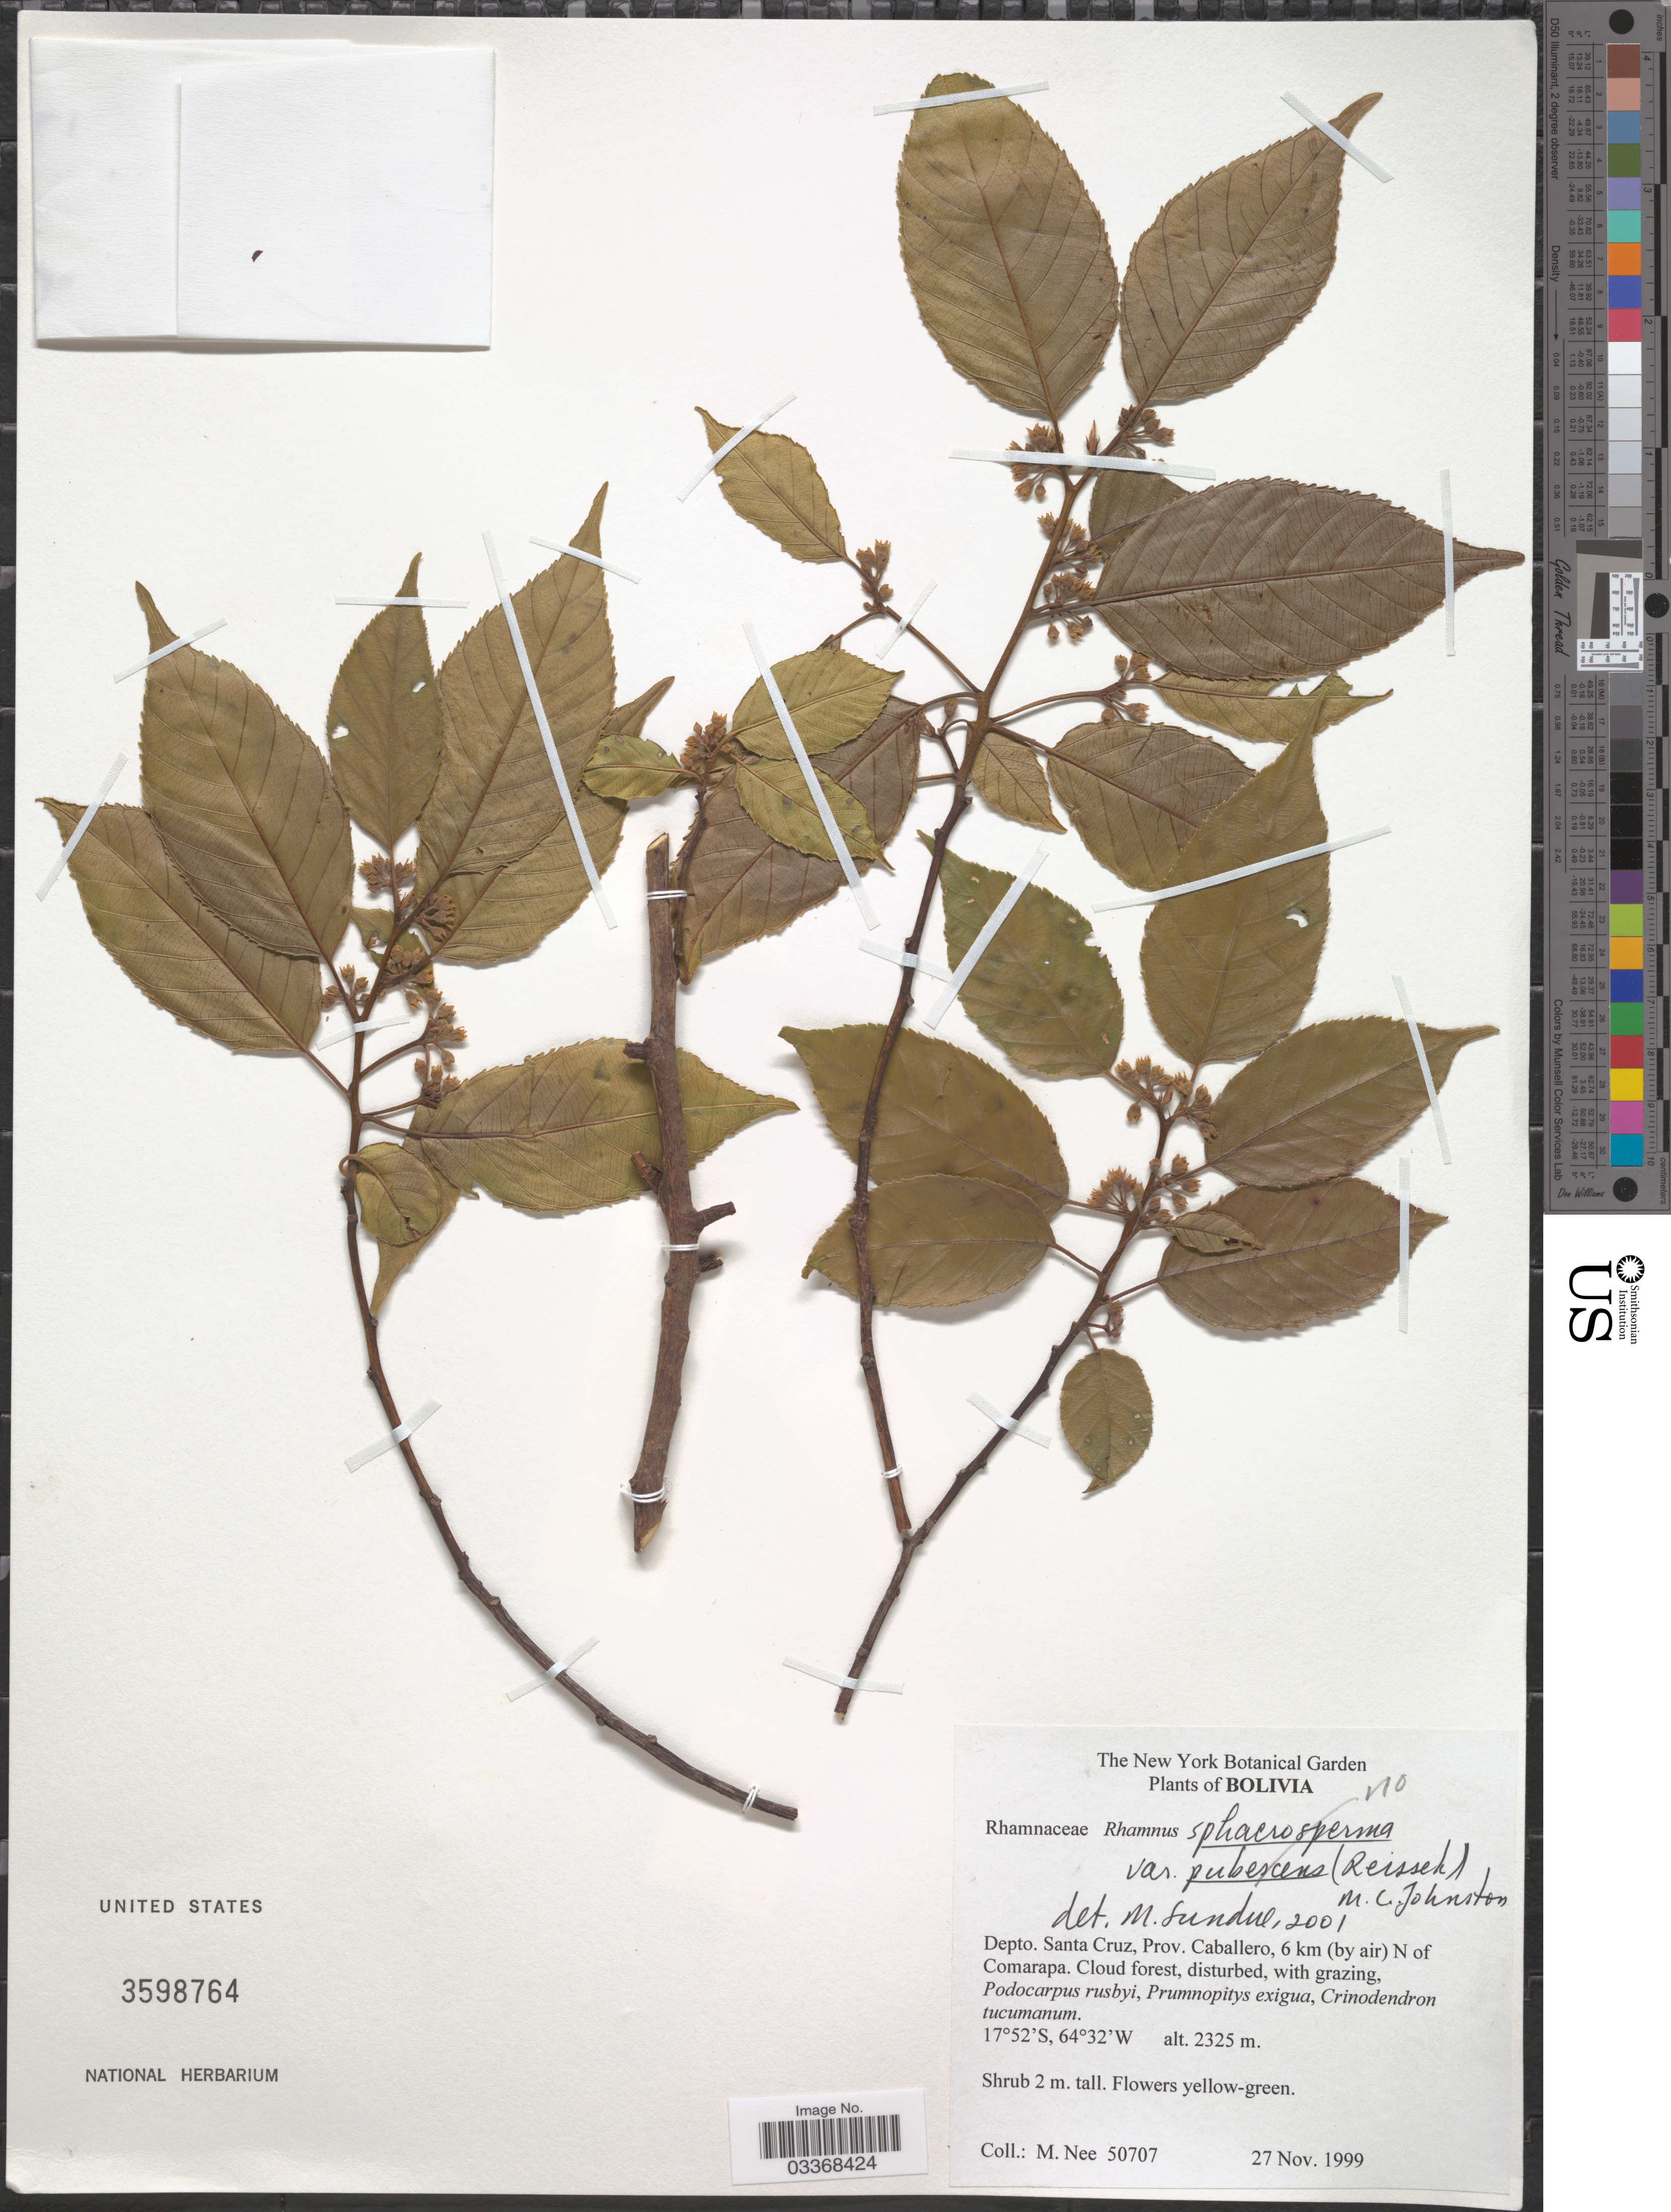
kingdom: Plantae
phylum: Tracheophyta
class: Magnoliopsida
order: Rosales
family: Rhamnaceae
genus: Frangula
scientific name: Frangula sp.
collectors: M. Nee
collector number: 50707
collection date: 1999-11-27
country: Bolivia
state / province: Santa Cruz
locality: Depto. Santa Cruz, Prov. Caballero, 6 km (by air) N of Comarapa.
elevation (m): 2325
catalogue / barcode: US 3598764